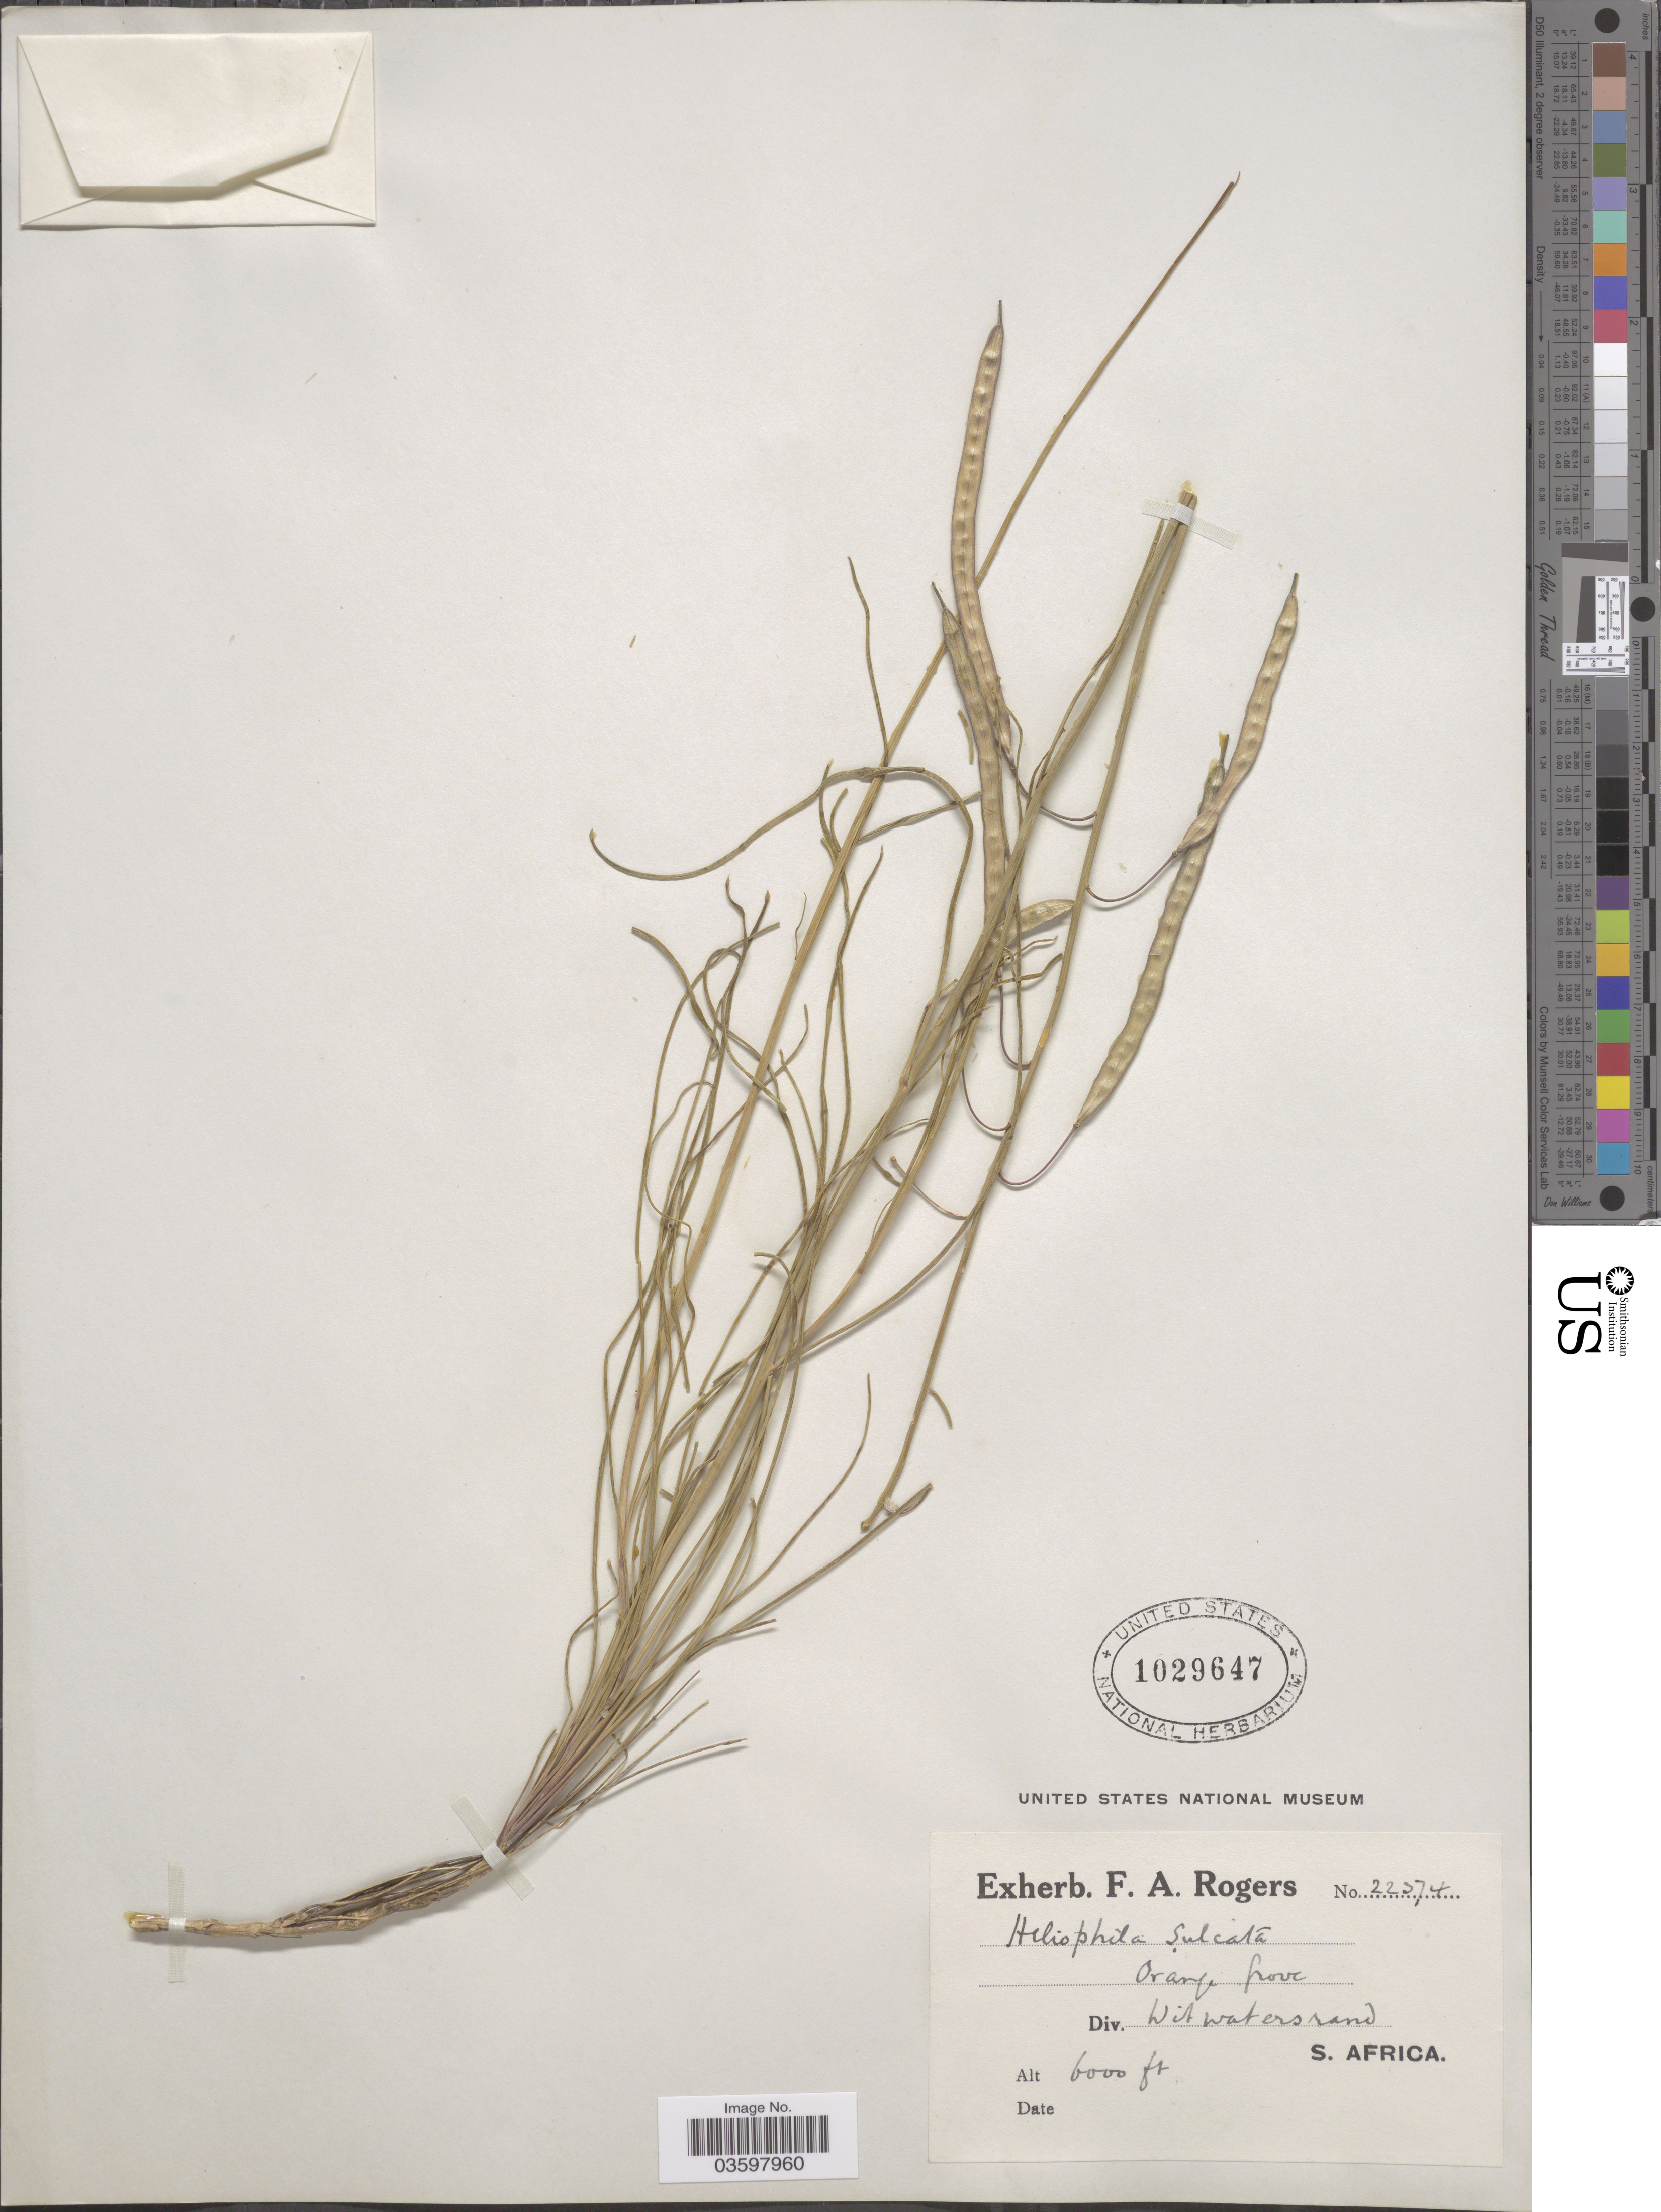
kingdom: Plantae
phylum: Tracheophyta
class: Magnoliopsida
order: Brassicales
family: Brassicaceae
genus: Heliophila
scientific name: Heliophila sulcata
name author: Conrath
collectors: ex herb. F. A. Rogers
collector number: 22574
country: South Africa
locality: Orange Grove. Div. Witwatersrand. S. Africa.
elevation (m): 1829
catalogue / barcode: US 1029647